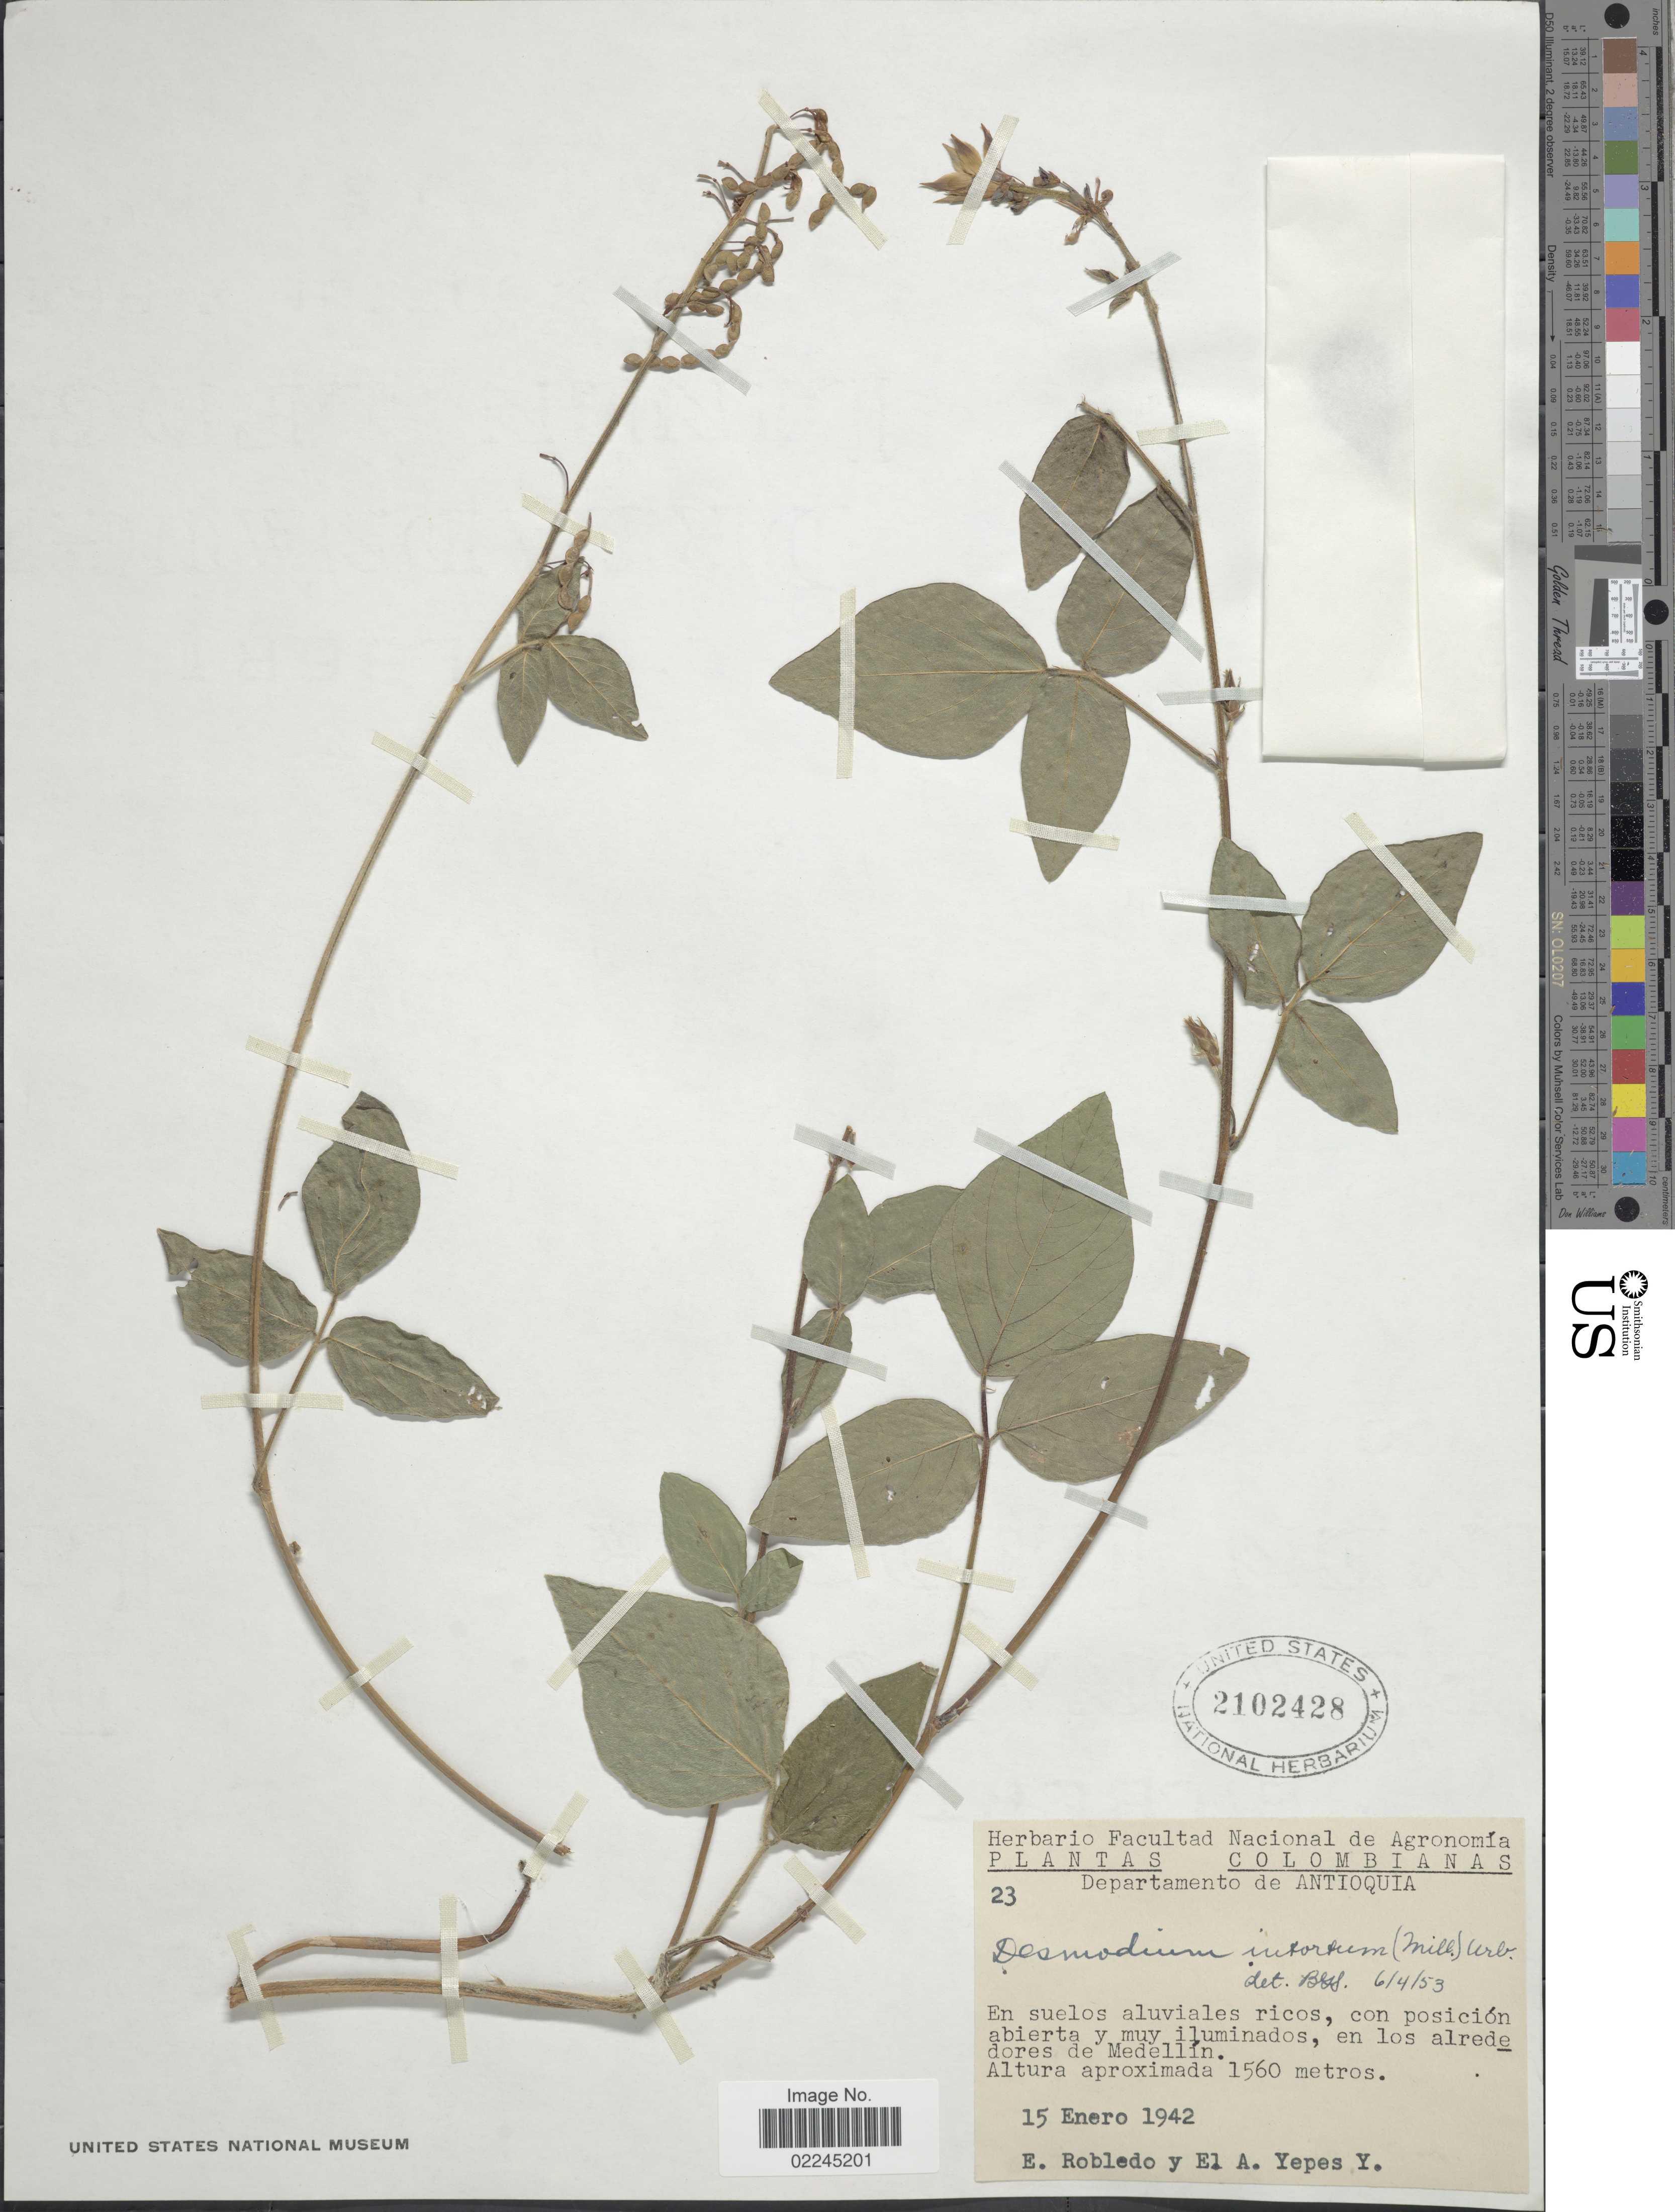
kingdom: Plantae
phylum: Tracheophyta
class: Magnoliopsida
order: Fabales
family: Fabaceae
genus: Desmodium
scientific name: Desmodium intortum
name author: (Mill.) Urb.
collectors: E. Robledo & E. Yepes Y.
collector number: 23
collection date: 1942-01-15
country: Colombia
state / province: Antioquia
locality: Departamento de Antioquia. En suelos aluviales ricos, con posicion abierta y muy iluminados, en los alrededores de Medellin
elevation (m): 1560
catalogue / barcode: US 2102428